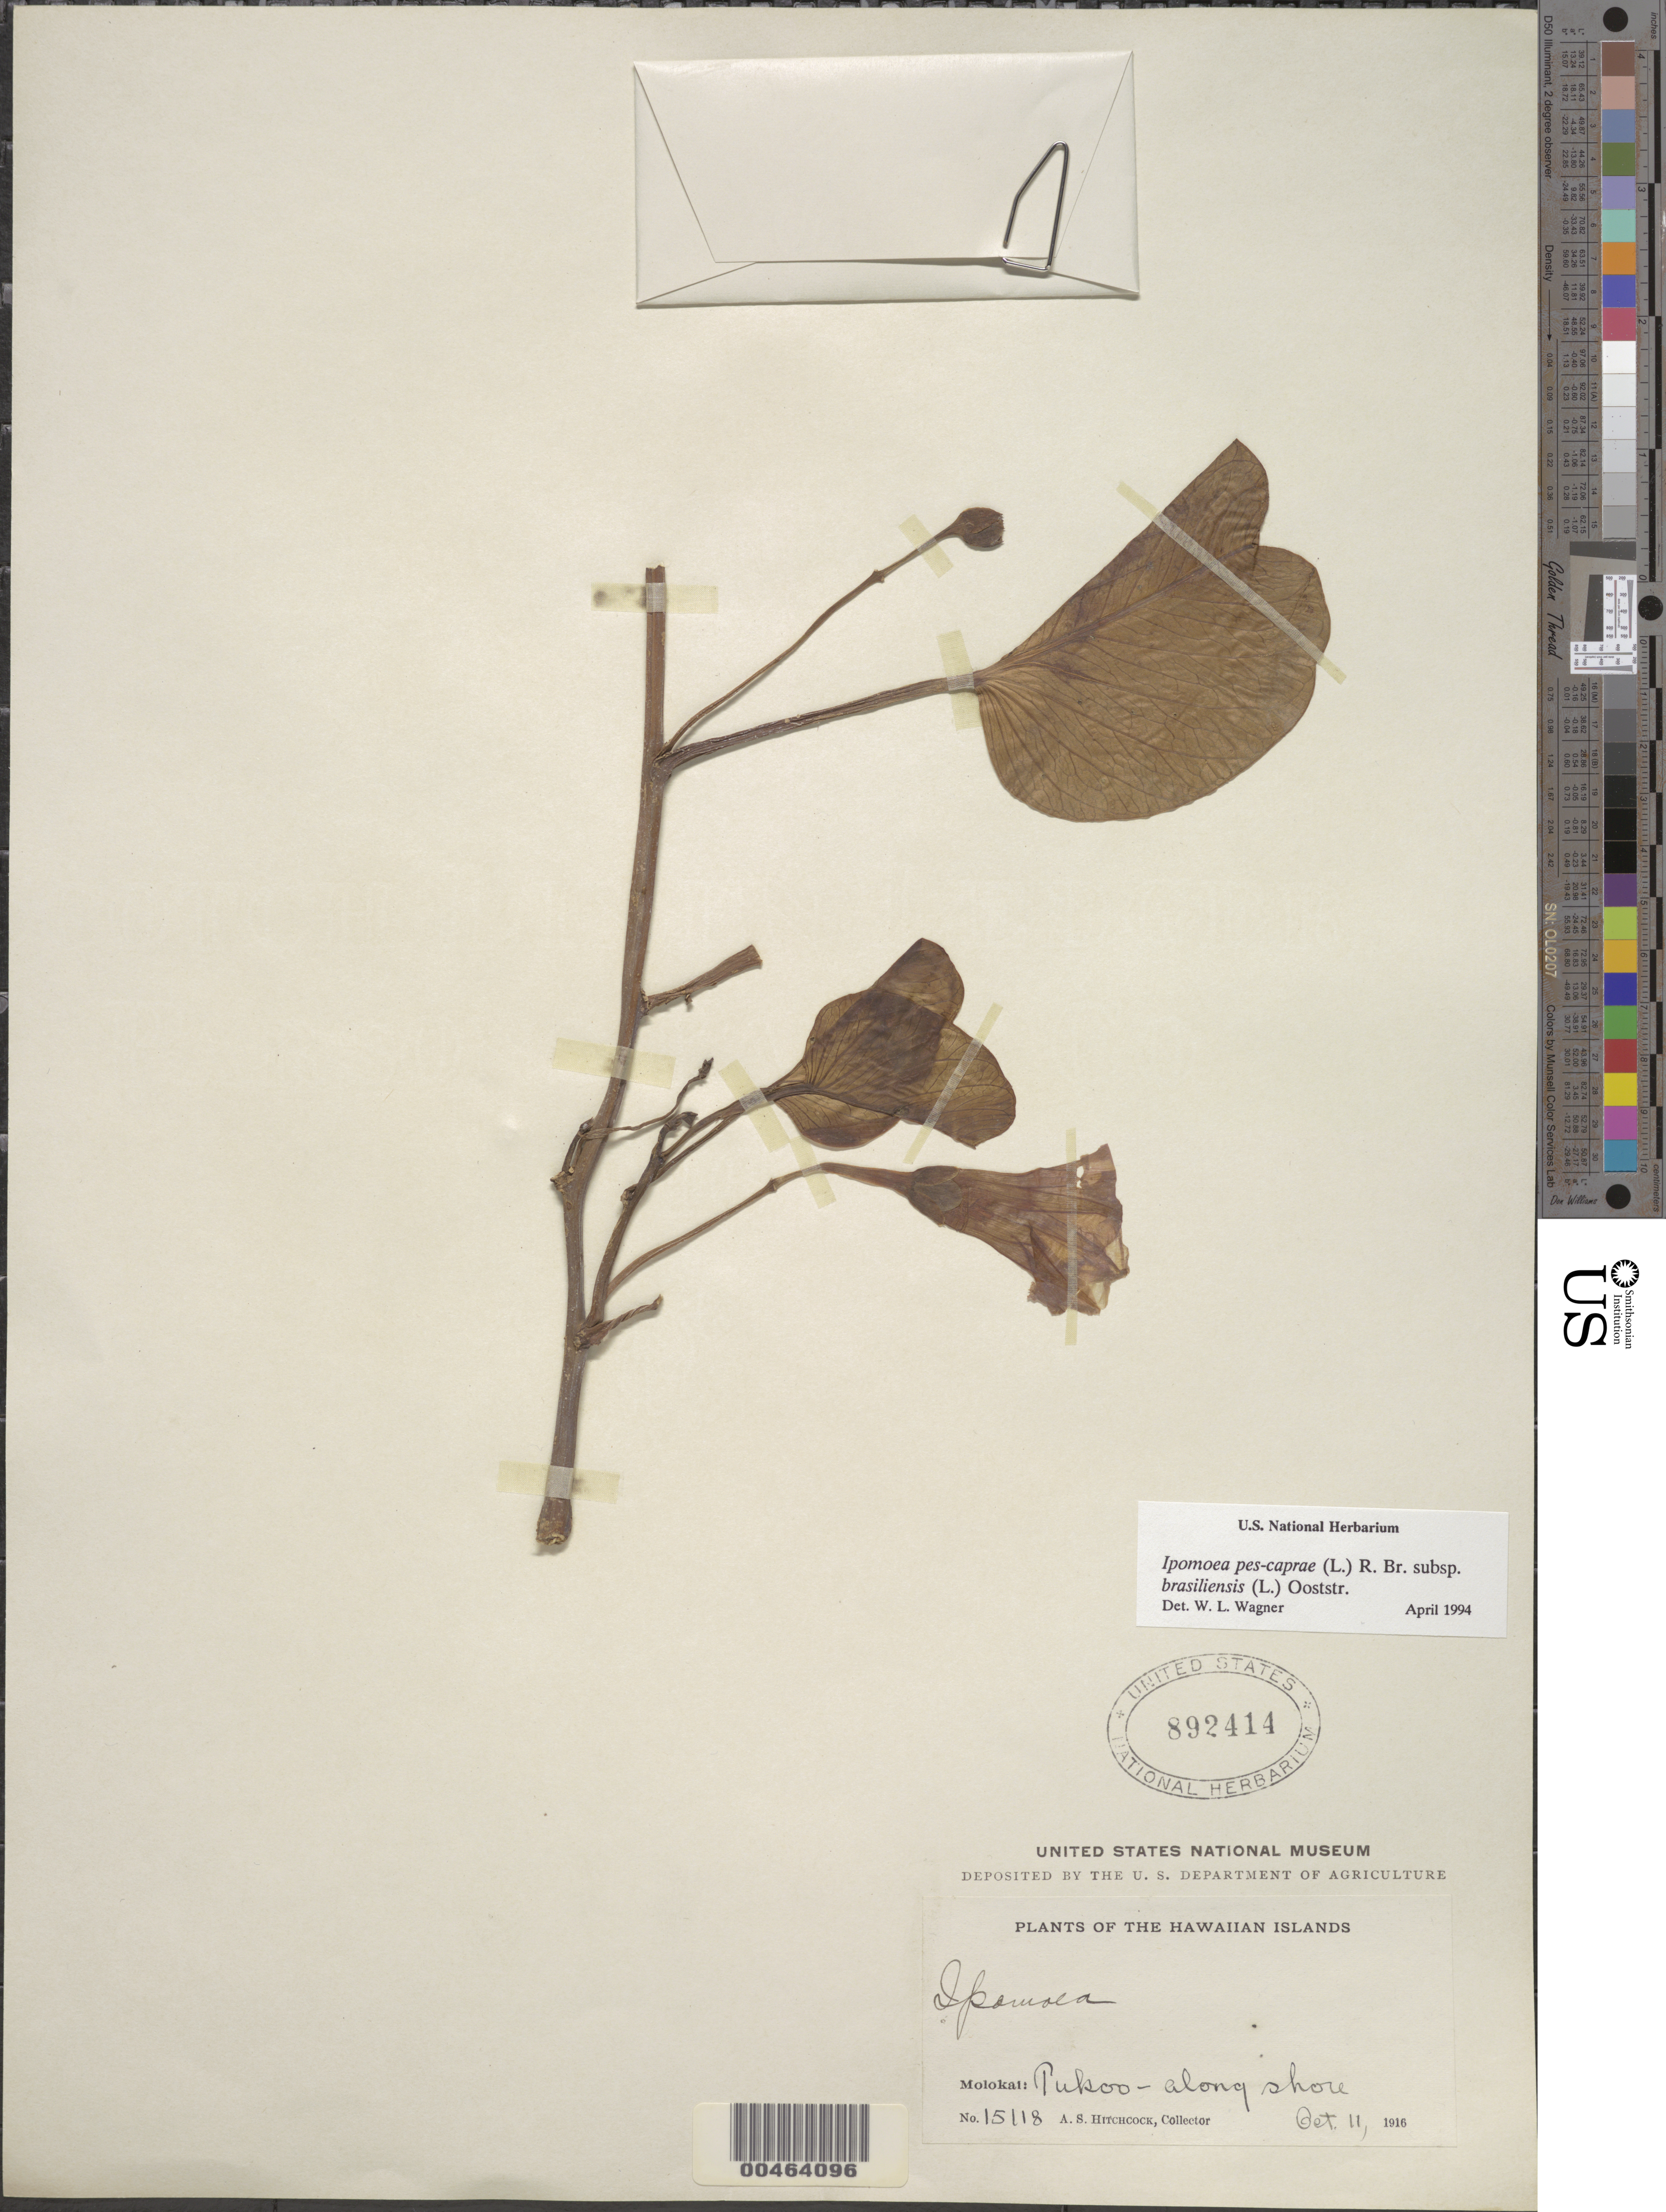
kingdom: Plantae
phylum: Tracheophyta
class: Magnoliopsida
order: Solanales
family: Convolvulaceae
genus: Ipomoea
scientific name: Ipomoea pes-caprae subsp. brasiliensis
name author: (L.) Ooststr.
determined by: Wagner, W. L., (BOT), Smithsonian Institution - National Museum of Natural History (UNITED STATES)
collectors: A. S. Hitchcock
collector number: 15118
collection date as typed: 11 Oct 1916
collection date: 1916-10-11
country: United States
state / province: Hawaii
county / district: Maui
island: Moloka'i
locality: Pukoo - along shore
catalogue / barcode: US 892414